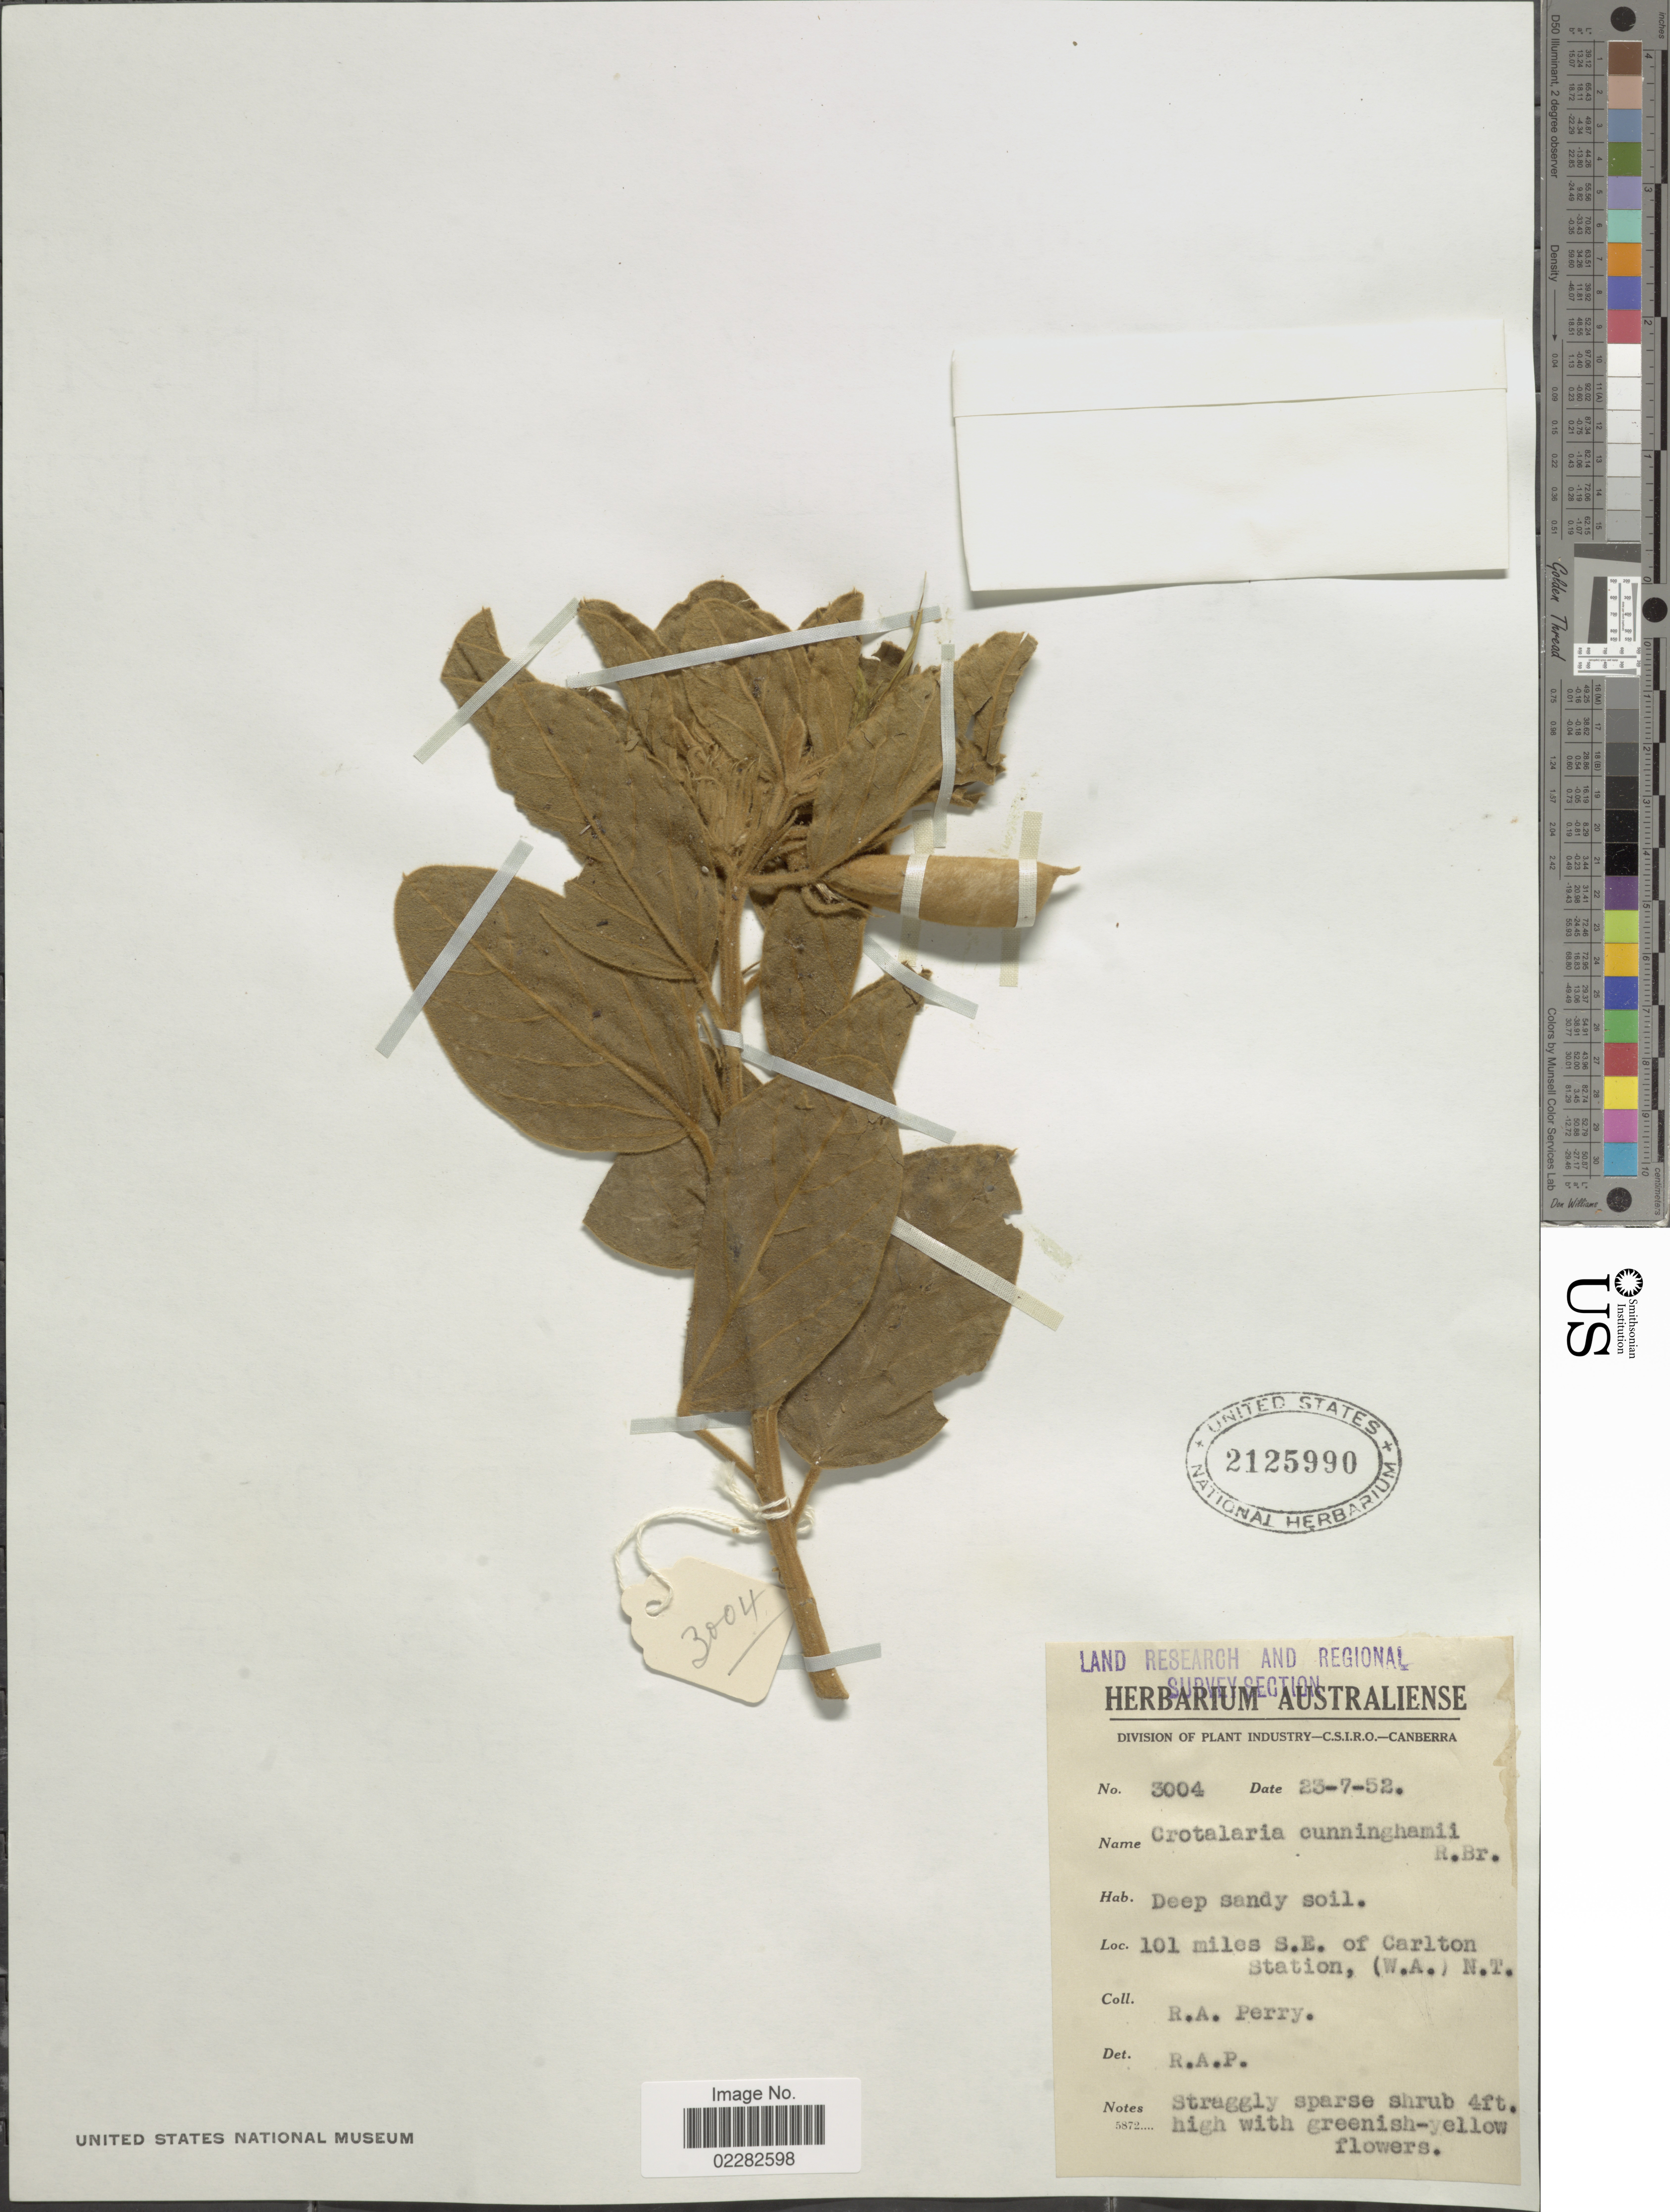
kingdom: Plantae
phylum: Tracheophyta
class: Magnoliopsida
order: Fabales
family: Fabaceae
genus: Crotalaria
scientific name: Crotalaria cunninghamii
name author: R. Br.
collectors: Perry, R. A.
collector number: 3004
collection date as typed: Transcribed d/m/y: 23/7/52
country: Australia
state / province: Northern Territory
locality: Deep sandy soil, 101 miles S.E. of Carlton Station, (W.A.) N.T.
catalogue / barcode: US 2125990